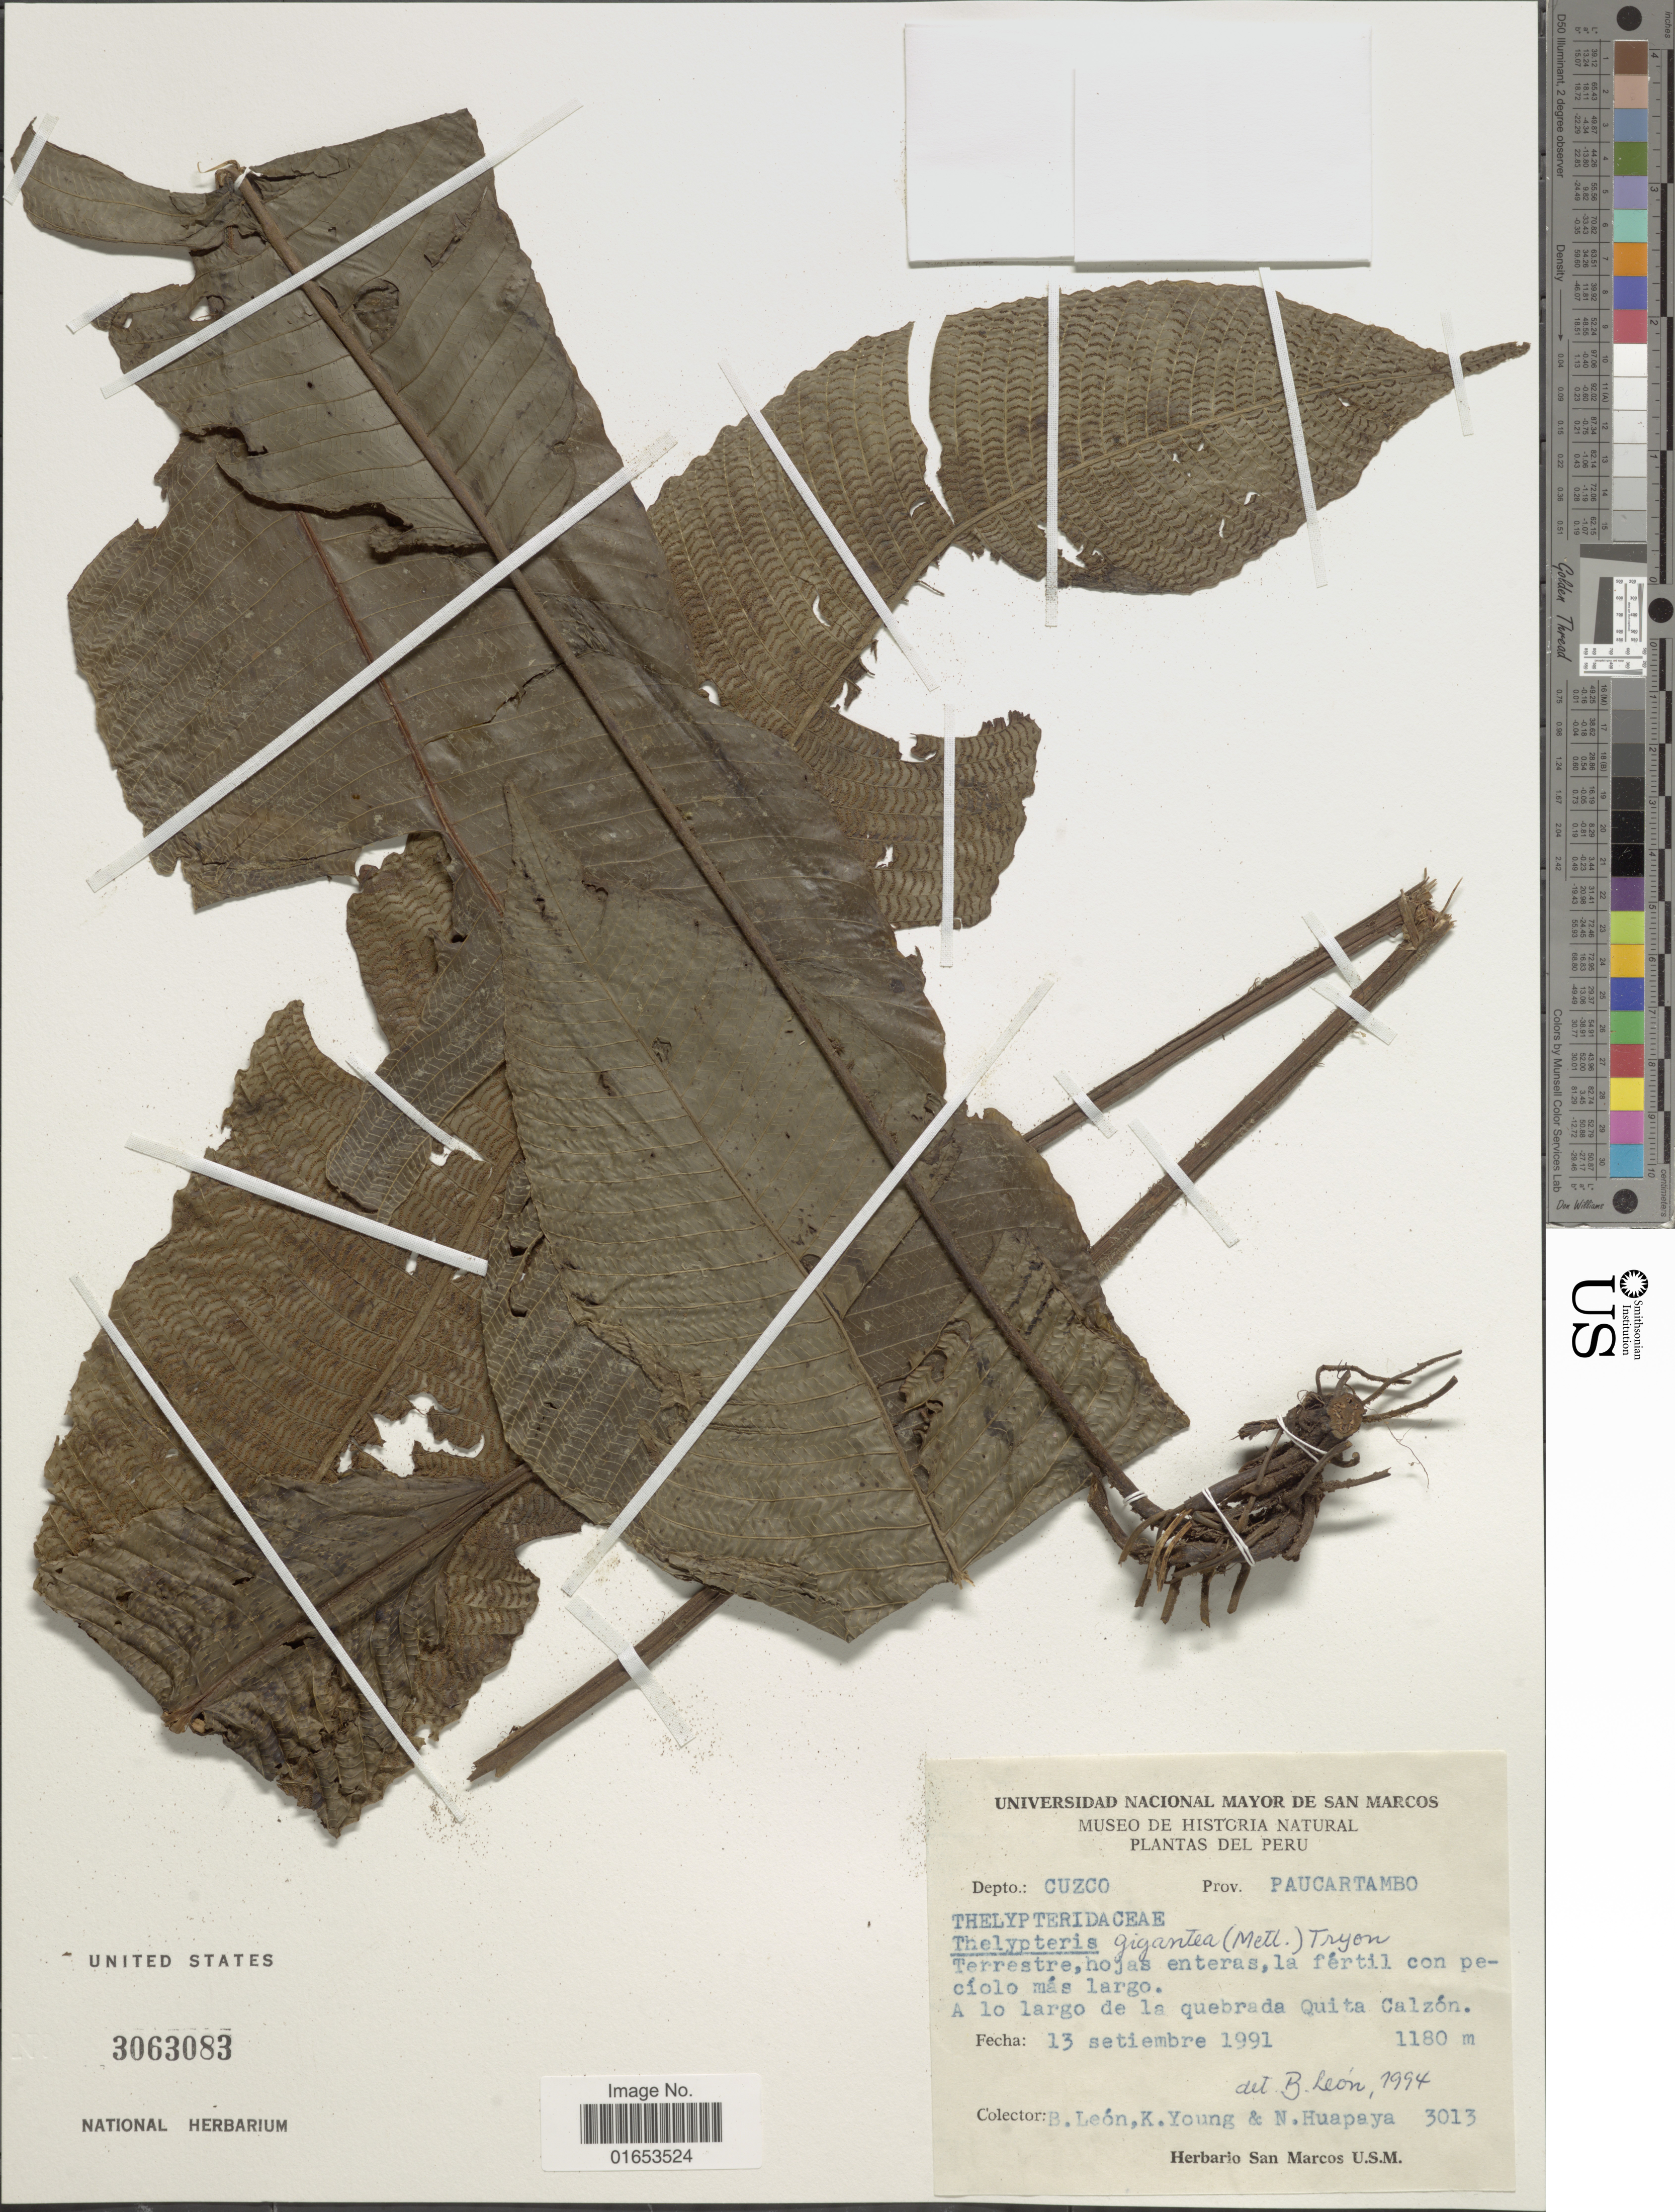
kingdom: Plantae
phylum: Tracheophyta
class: Polypodiopsida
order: Polypodiales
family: Thelypteridaceae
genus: Meniscium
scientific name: Meniscium giganteum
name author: Mett.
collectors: B. León, K. Young & N. Huapaya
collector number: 3013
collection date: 1991-09-13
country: Peru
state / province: Cusco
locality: Prov. Paucartambo. A lo largo de la quebrada Quita Calzón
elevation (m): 1180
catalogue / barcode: US 3063083